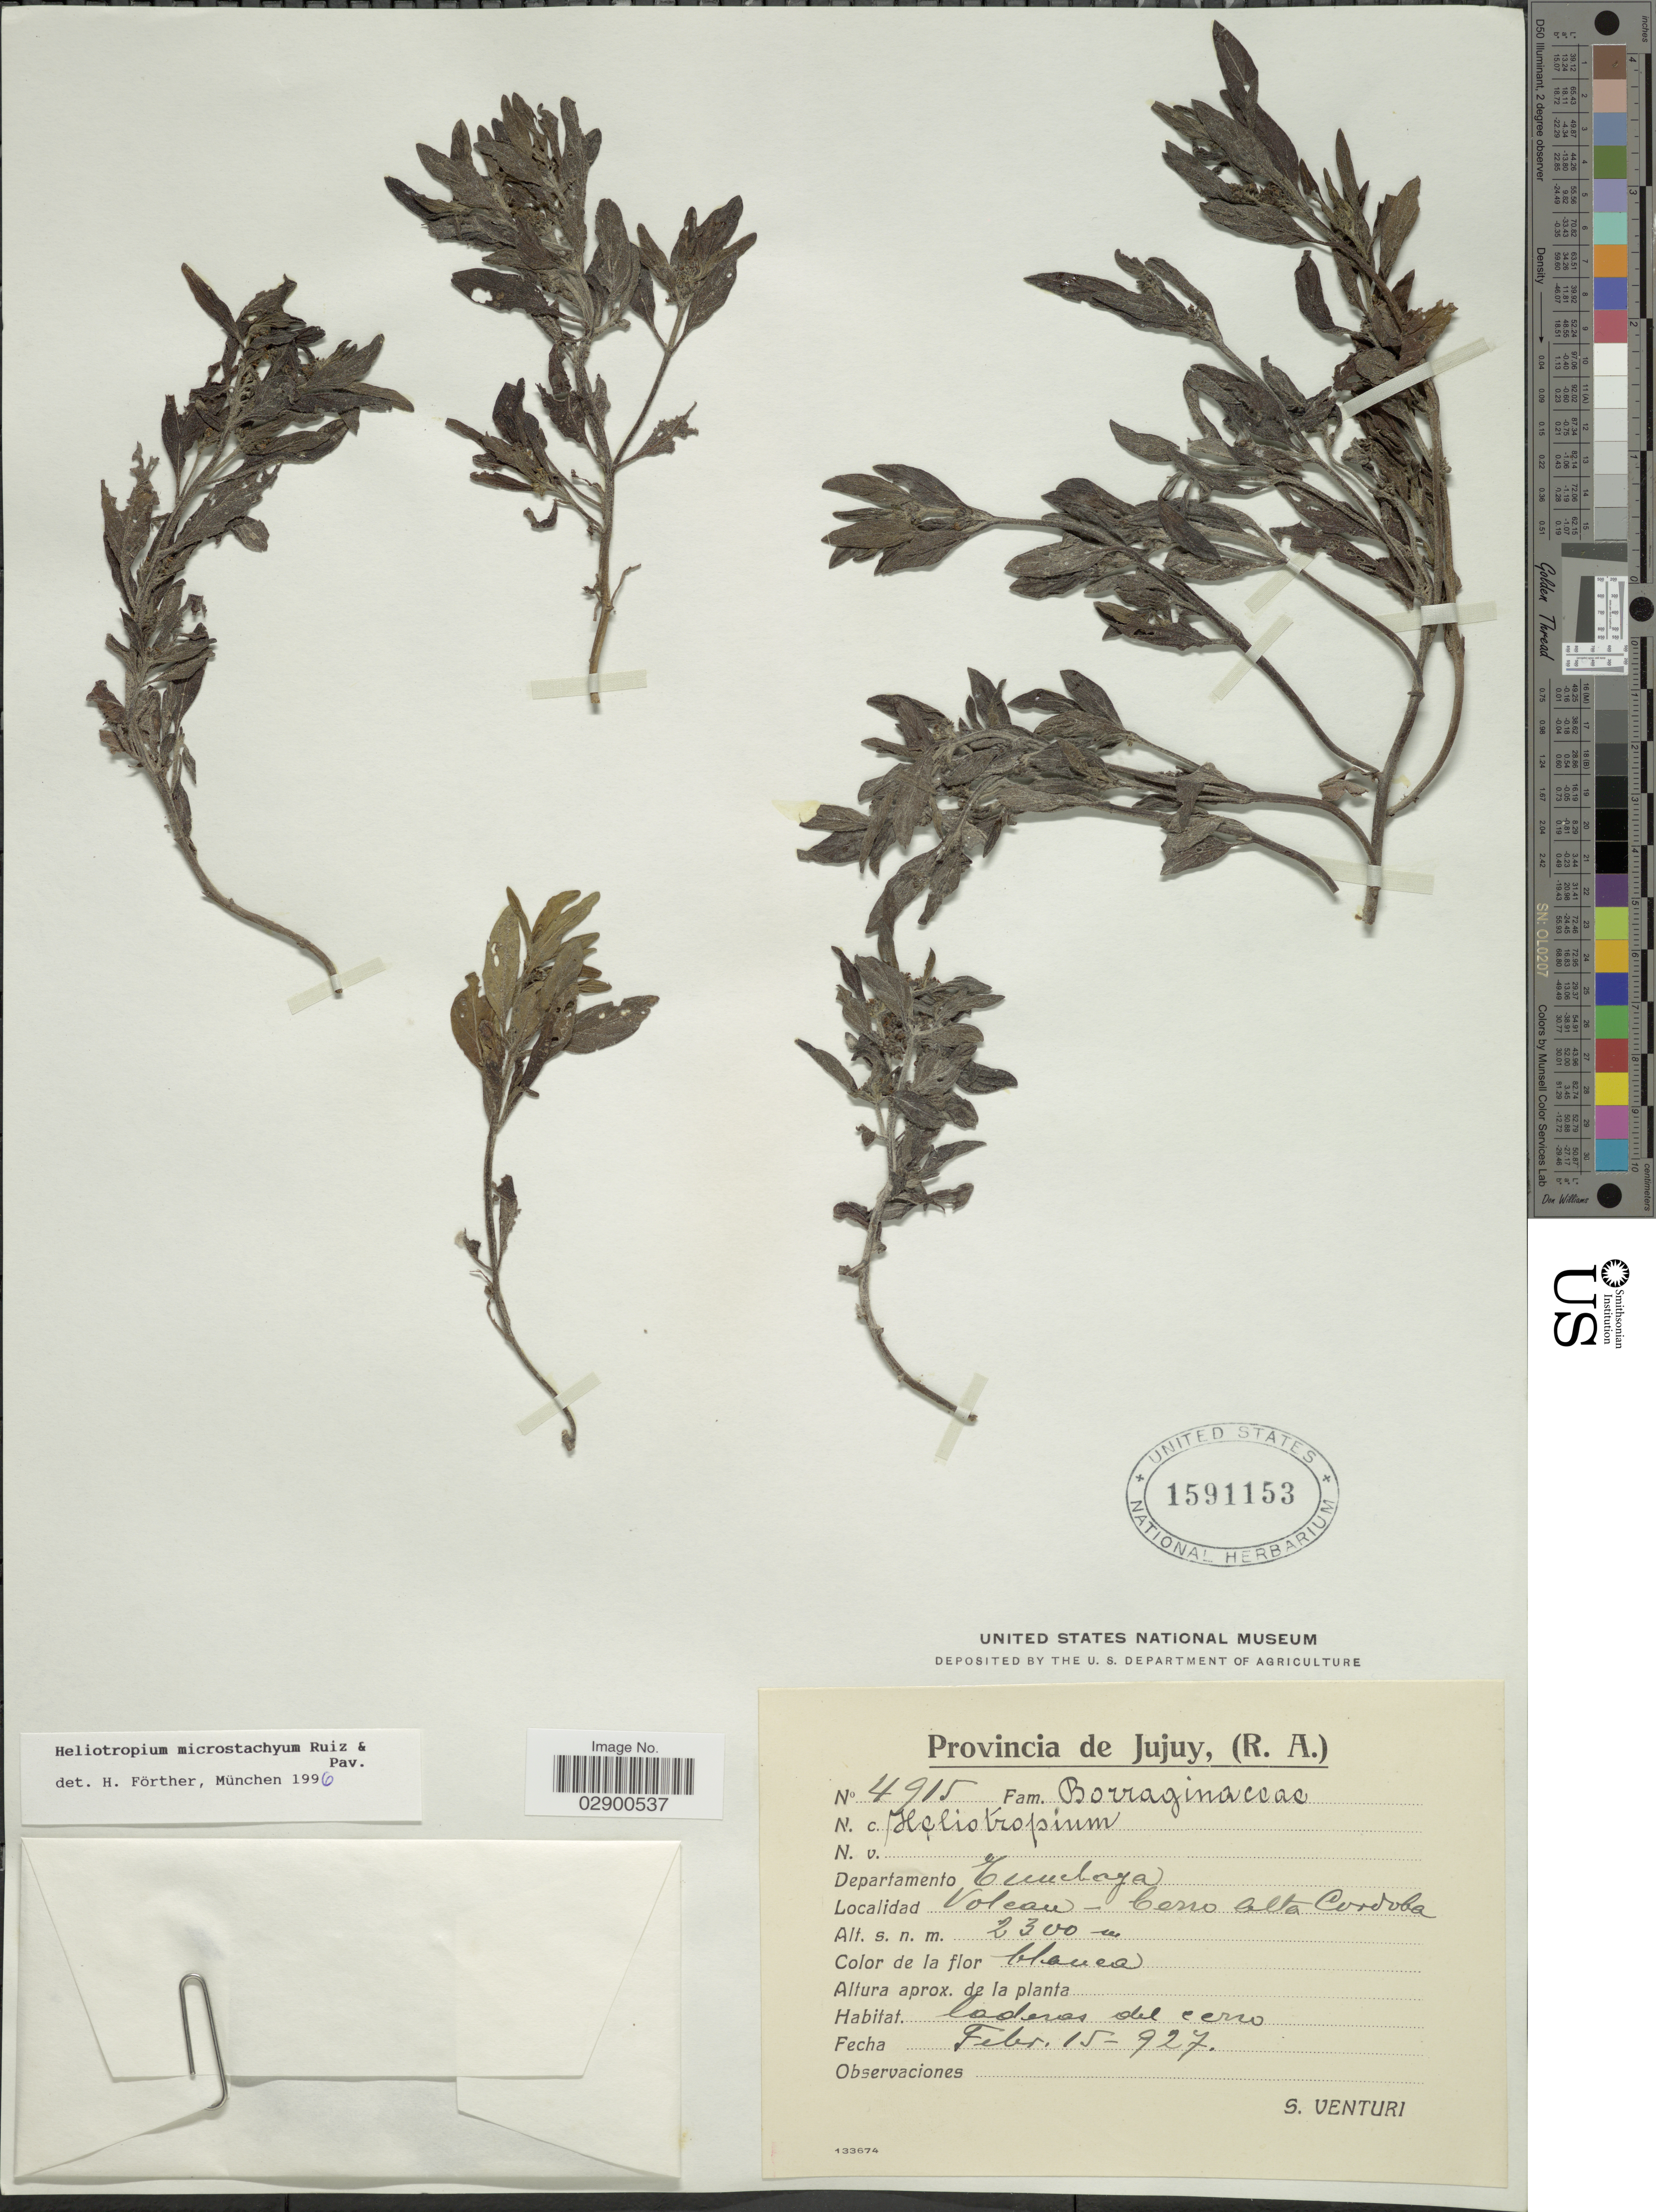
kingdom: Plantae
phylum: Tracheophyta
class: Magnoliopsida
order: Boraginales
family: Heliotropiaceae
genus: Heliotropium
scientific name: Heliotropium microstachyum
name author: Ruiz & Pav.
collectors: S. Venturi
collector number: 4915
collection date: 1927-02-15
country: Argentina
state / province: Jujuy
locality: Departamento Tumbaya, Volcan-Cerro alta Cordoba.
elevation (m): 2300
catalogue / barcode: US 1591153